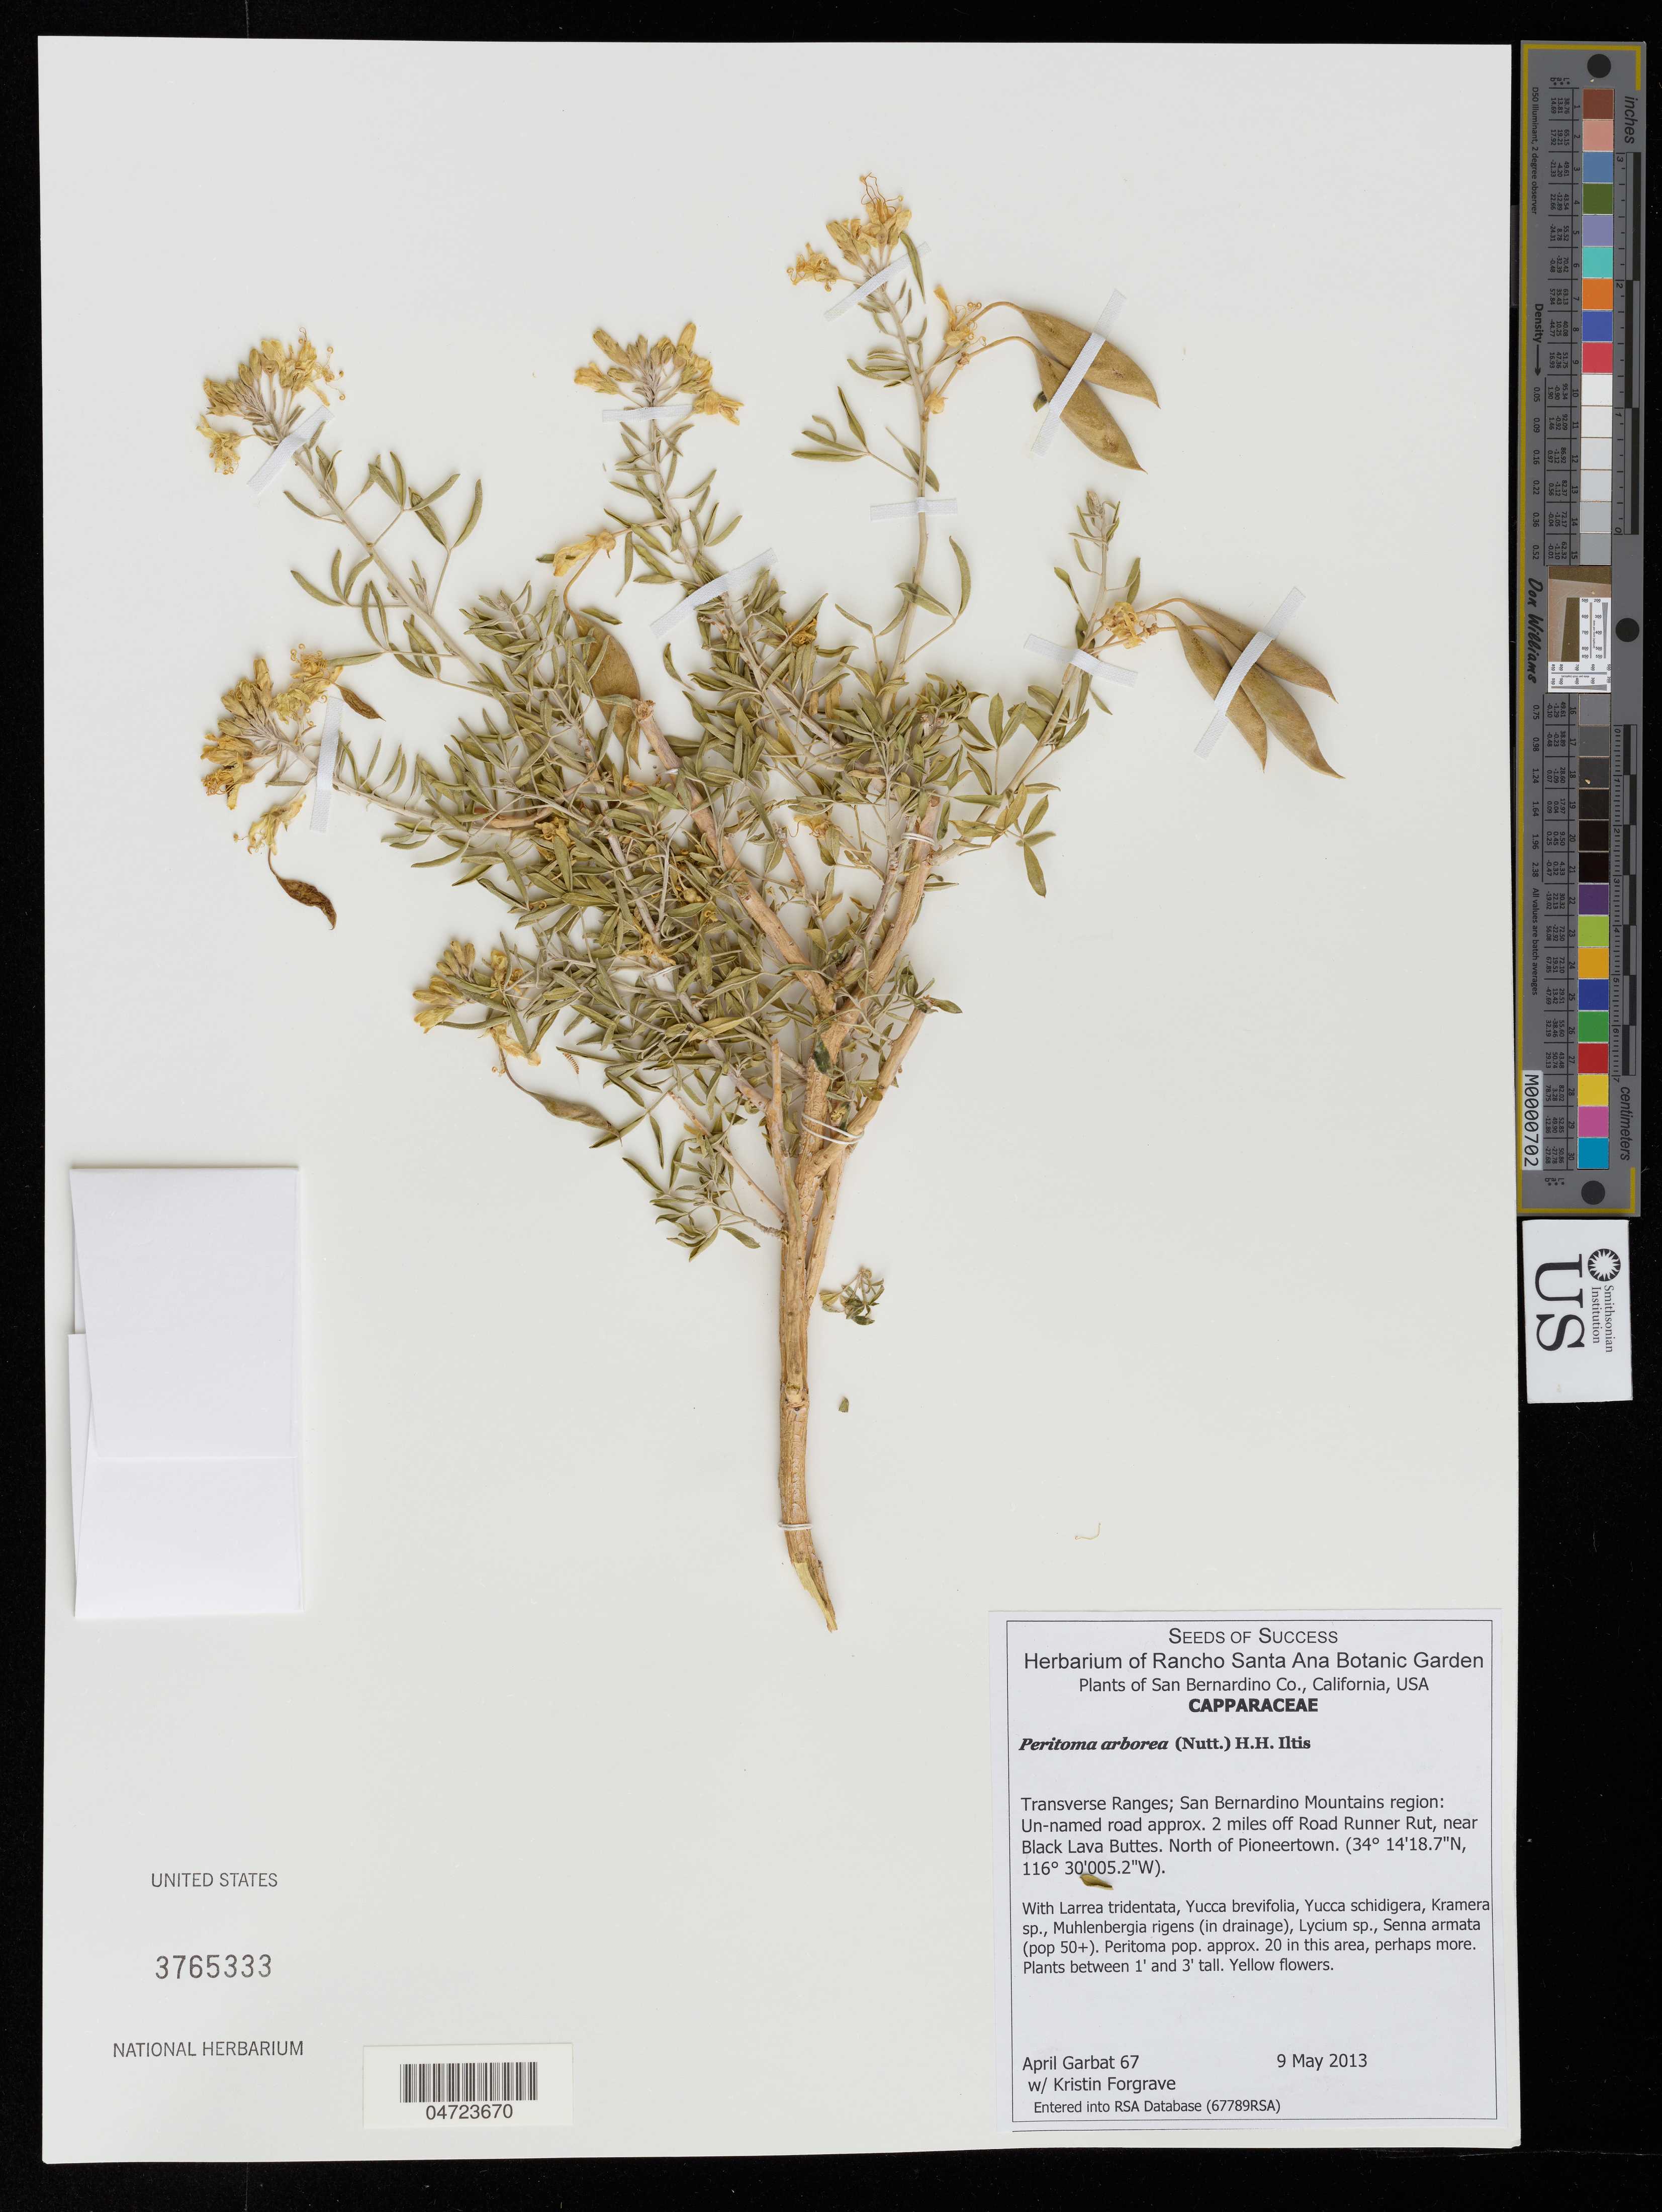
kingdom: Plantae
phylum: Tracheophyta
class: Magnoliopsida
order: Brassicales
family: Cleomaceae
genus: Peritoma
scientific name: Peritoma arborea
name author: (Nutt.) Iltis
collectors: A. Garbat & K. Forgrave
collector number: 67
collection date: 2013-05-09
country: United States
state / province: California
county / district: San Bernardino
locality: San Bernardino Co. Transverse Ranges; San Bernardino Mountains region: Un-named road approx. 2 miles off Road Runner Rut, near Black Lava Buttes. North of Pioneertown.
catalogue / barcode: US 3765333